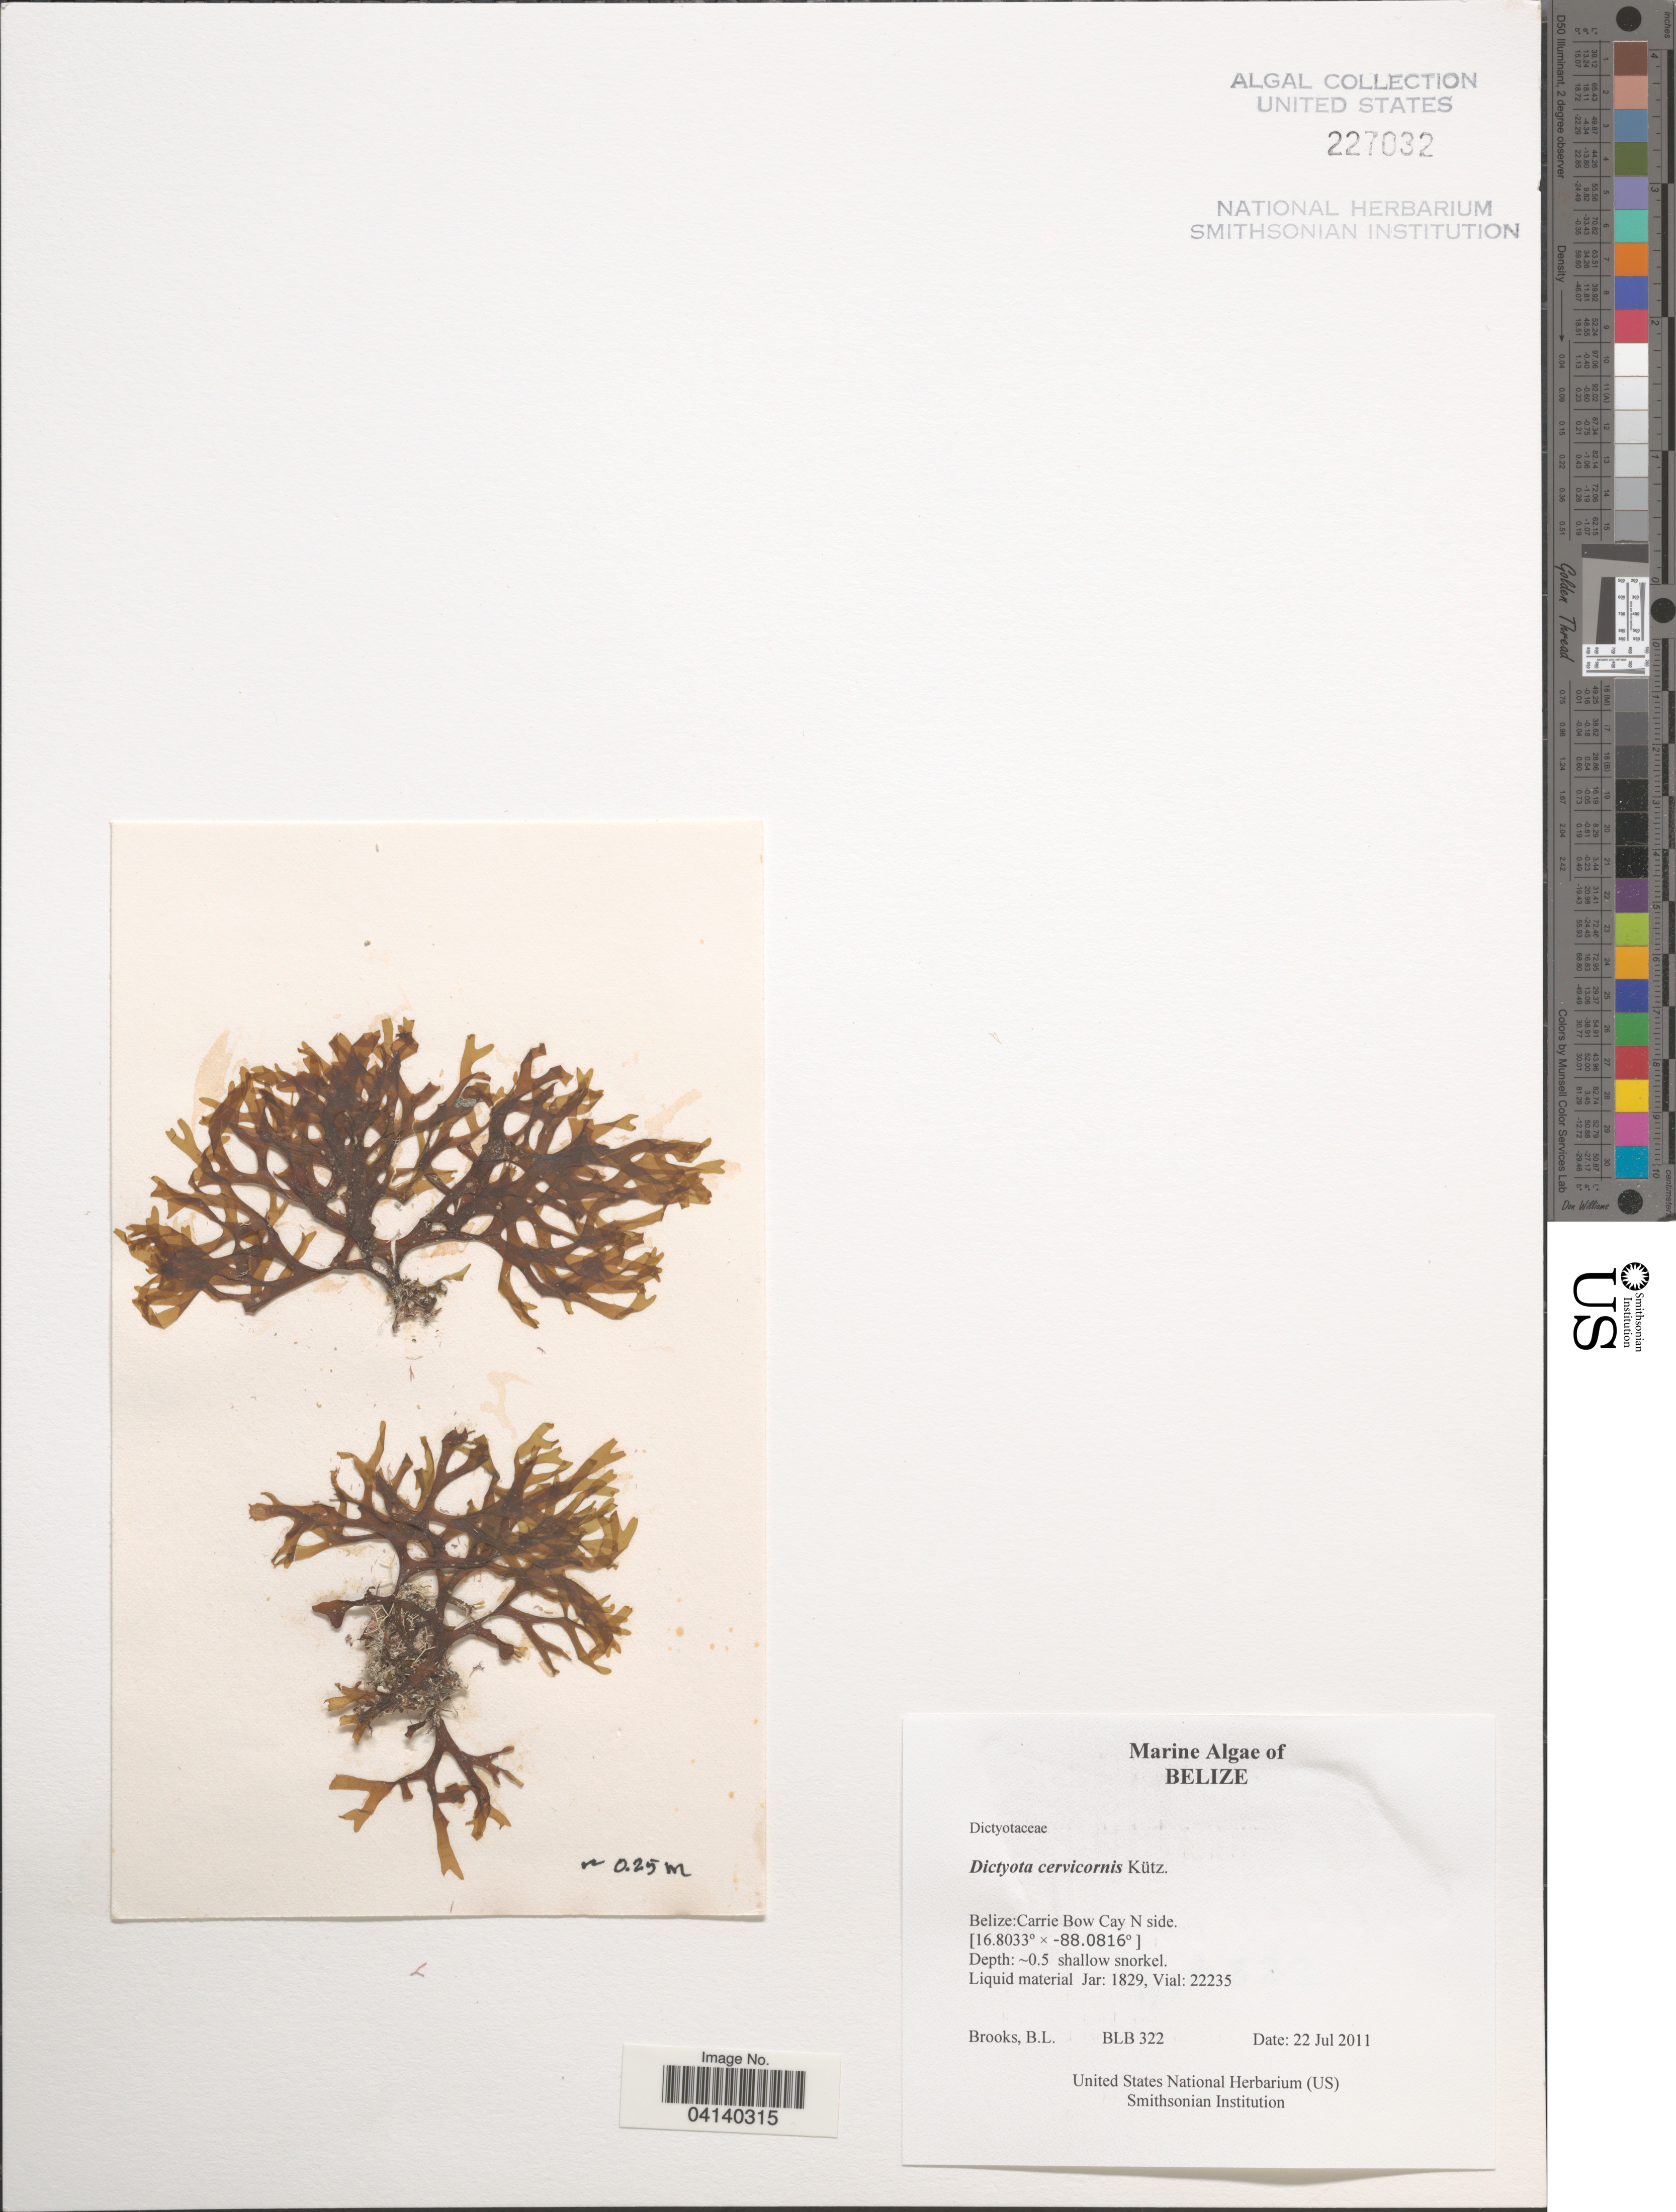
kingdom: Chromista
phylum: Ochrophyta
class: Phaeophyceae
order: Dictyotales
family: Dictyotaceae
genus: Dictyota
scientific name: Dictyota cervicornis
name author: Kütz.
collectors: B. Brooks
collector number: BLB322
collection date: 2011-07-22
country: Belize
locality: Carrie Bow Cay N side.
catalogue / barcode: US 227032